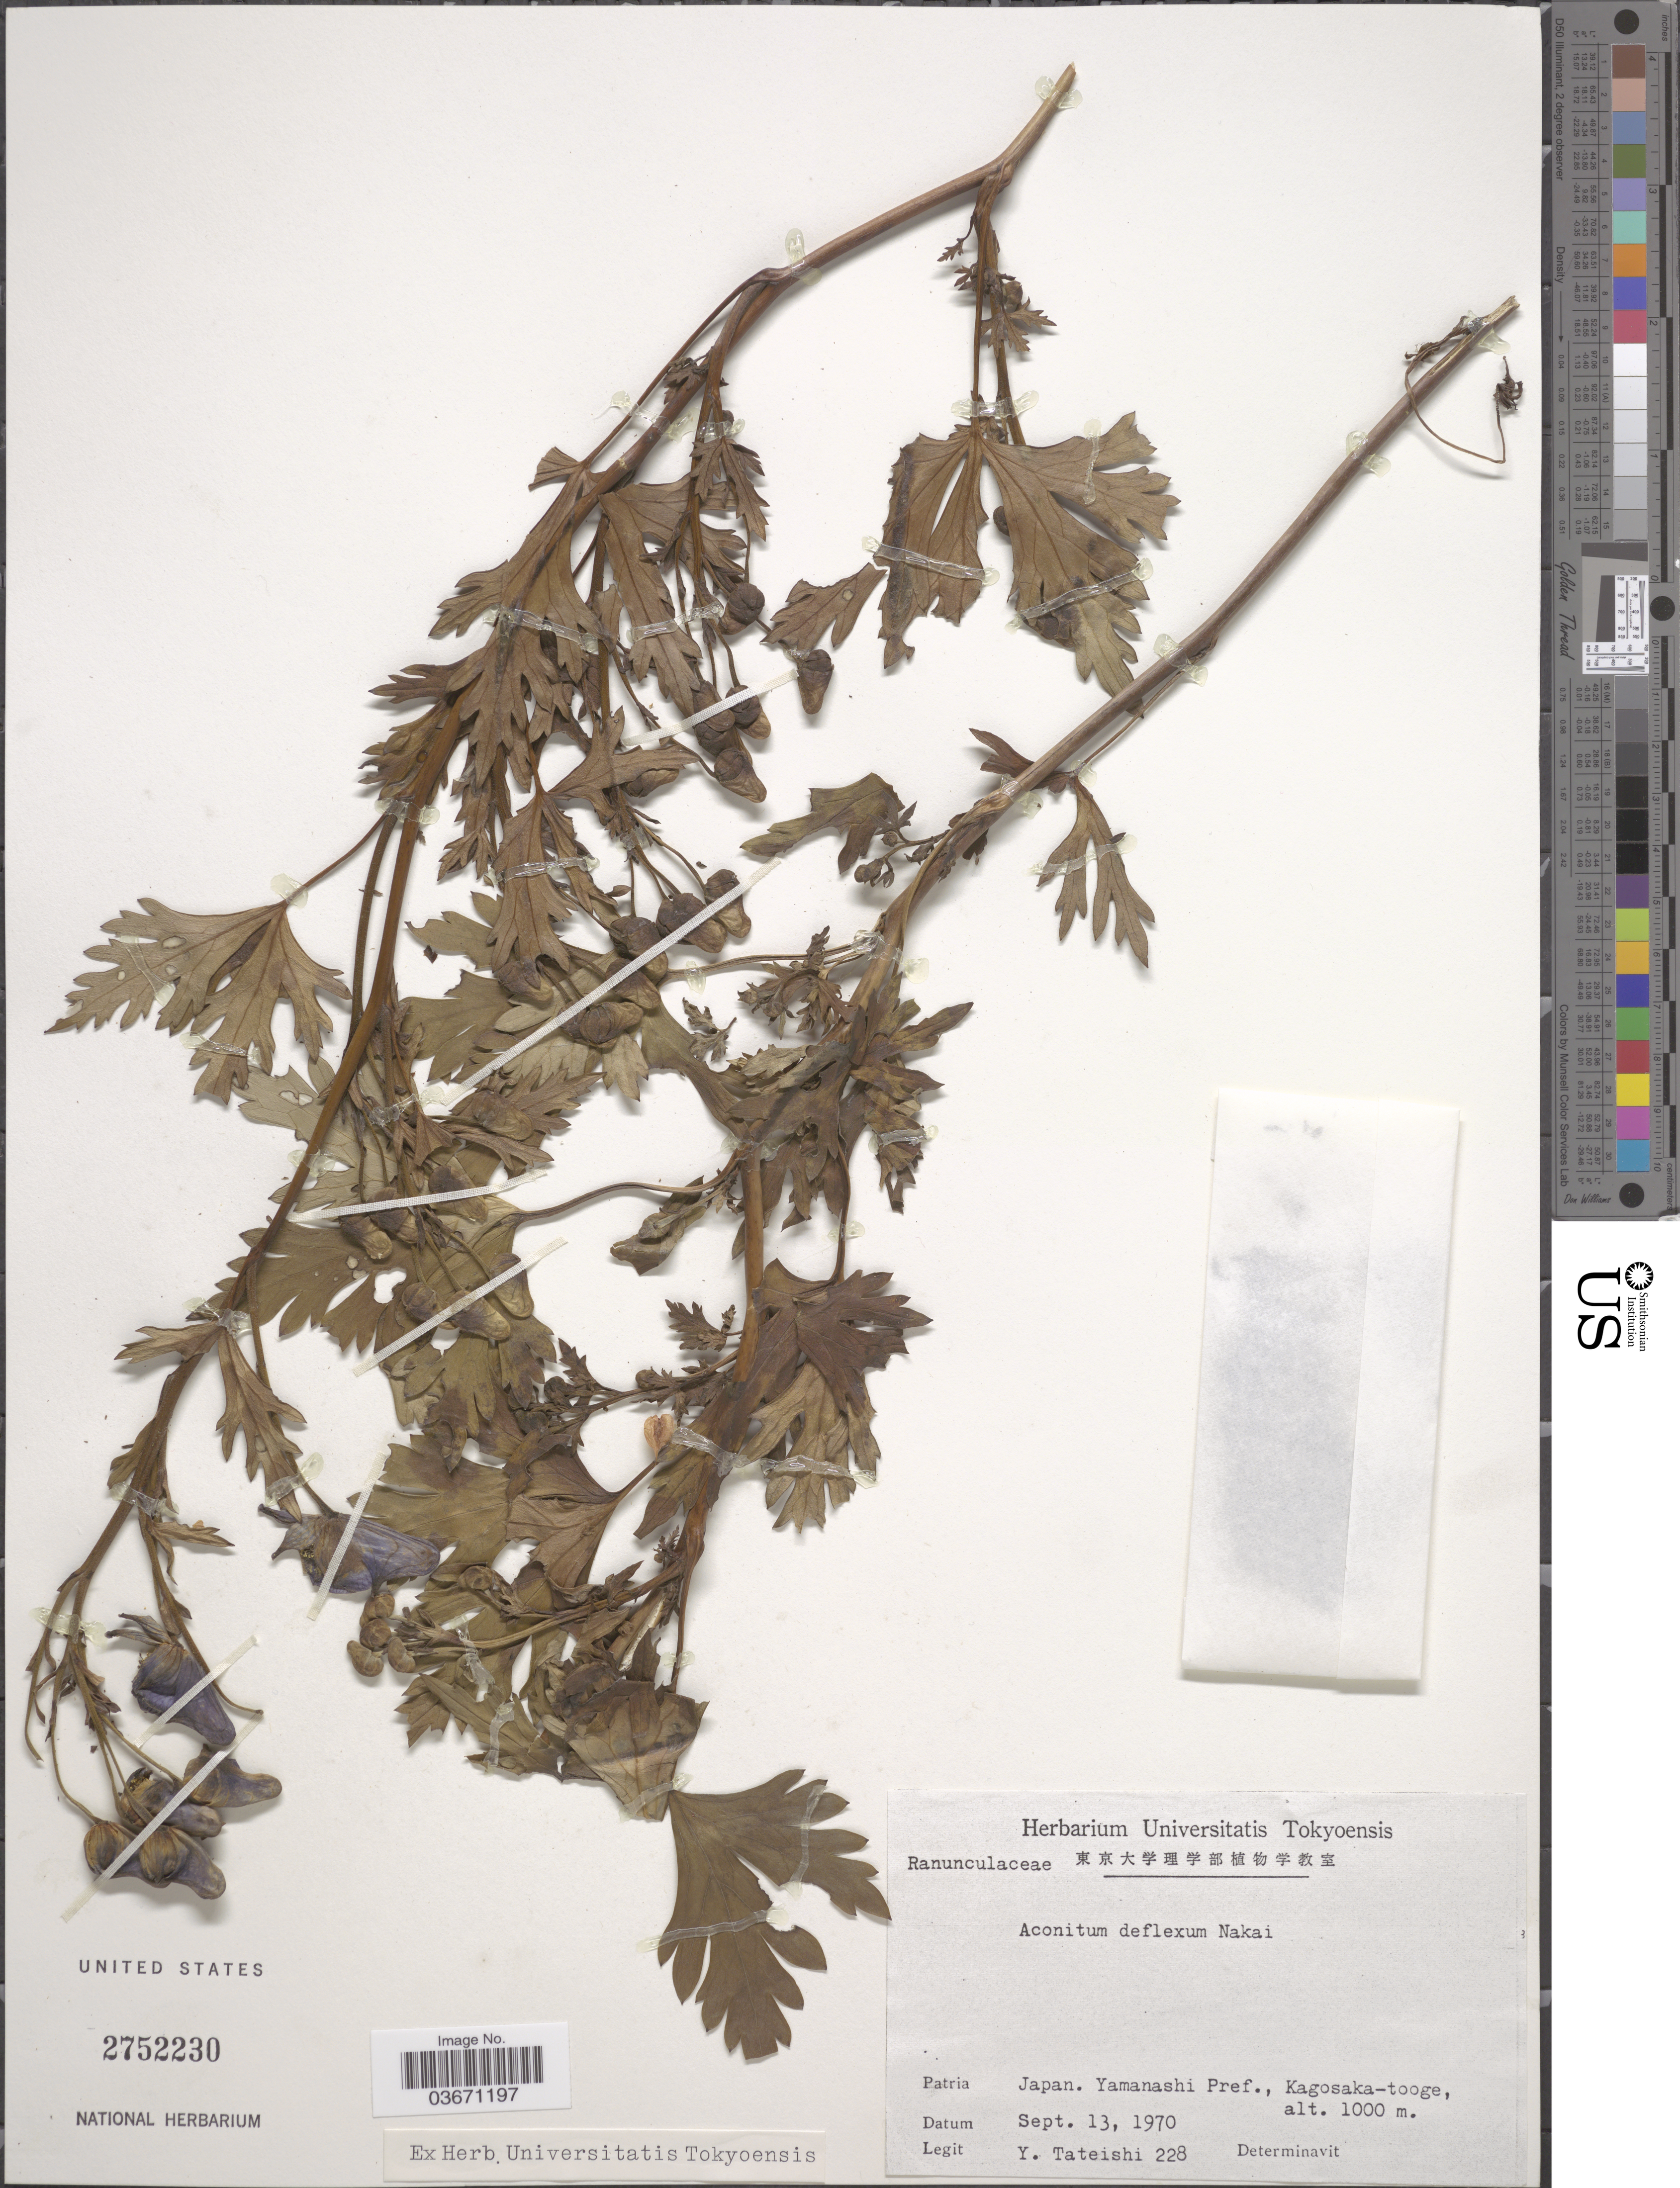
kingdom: Plantae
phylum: Tracheophyta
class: Magnoliopsida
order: Ranunculales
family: Ranunculaceae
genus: Aconitum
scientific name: Aconitum deflexum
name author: Nakai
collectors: Y. Tateishi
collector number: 228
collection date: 1970-09-13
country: Japan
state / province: Yamanasi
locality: Yamanashi Pref., Kagosaka-tooge.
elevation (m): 1000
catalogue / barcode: US 2752230